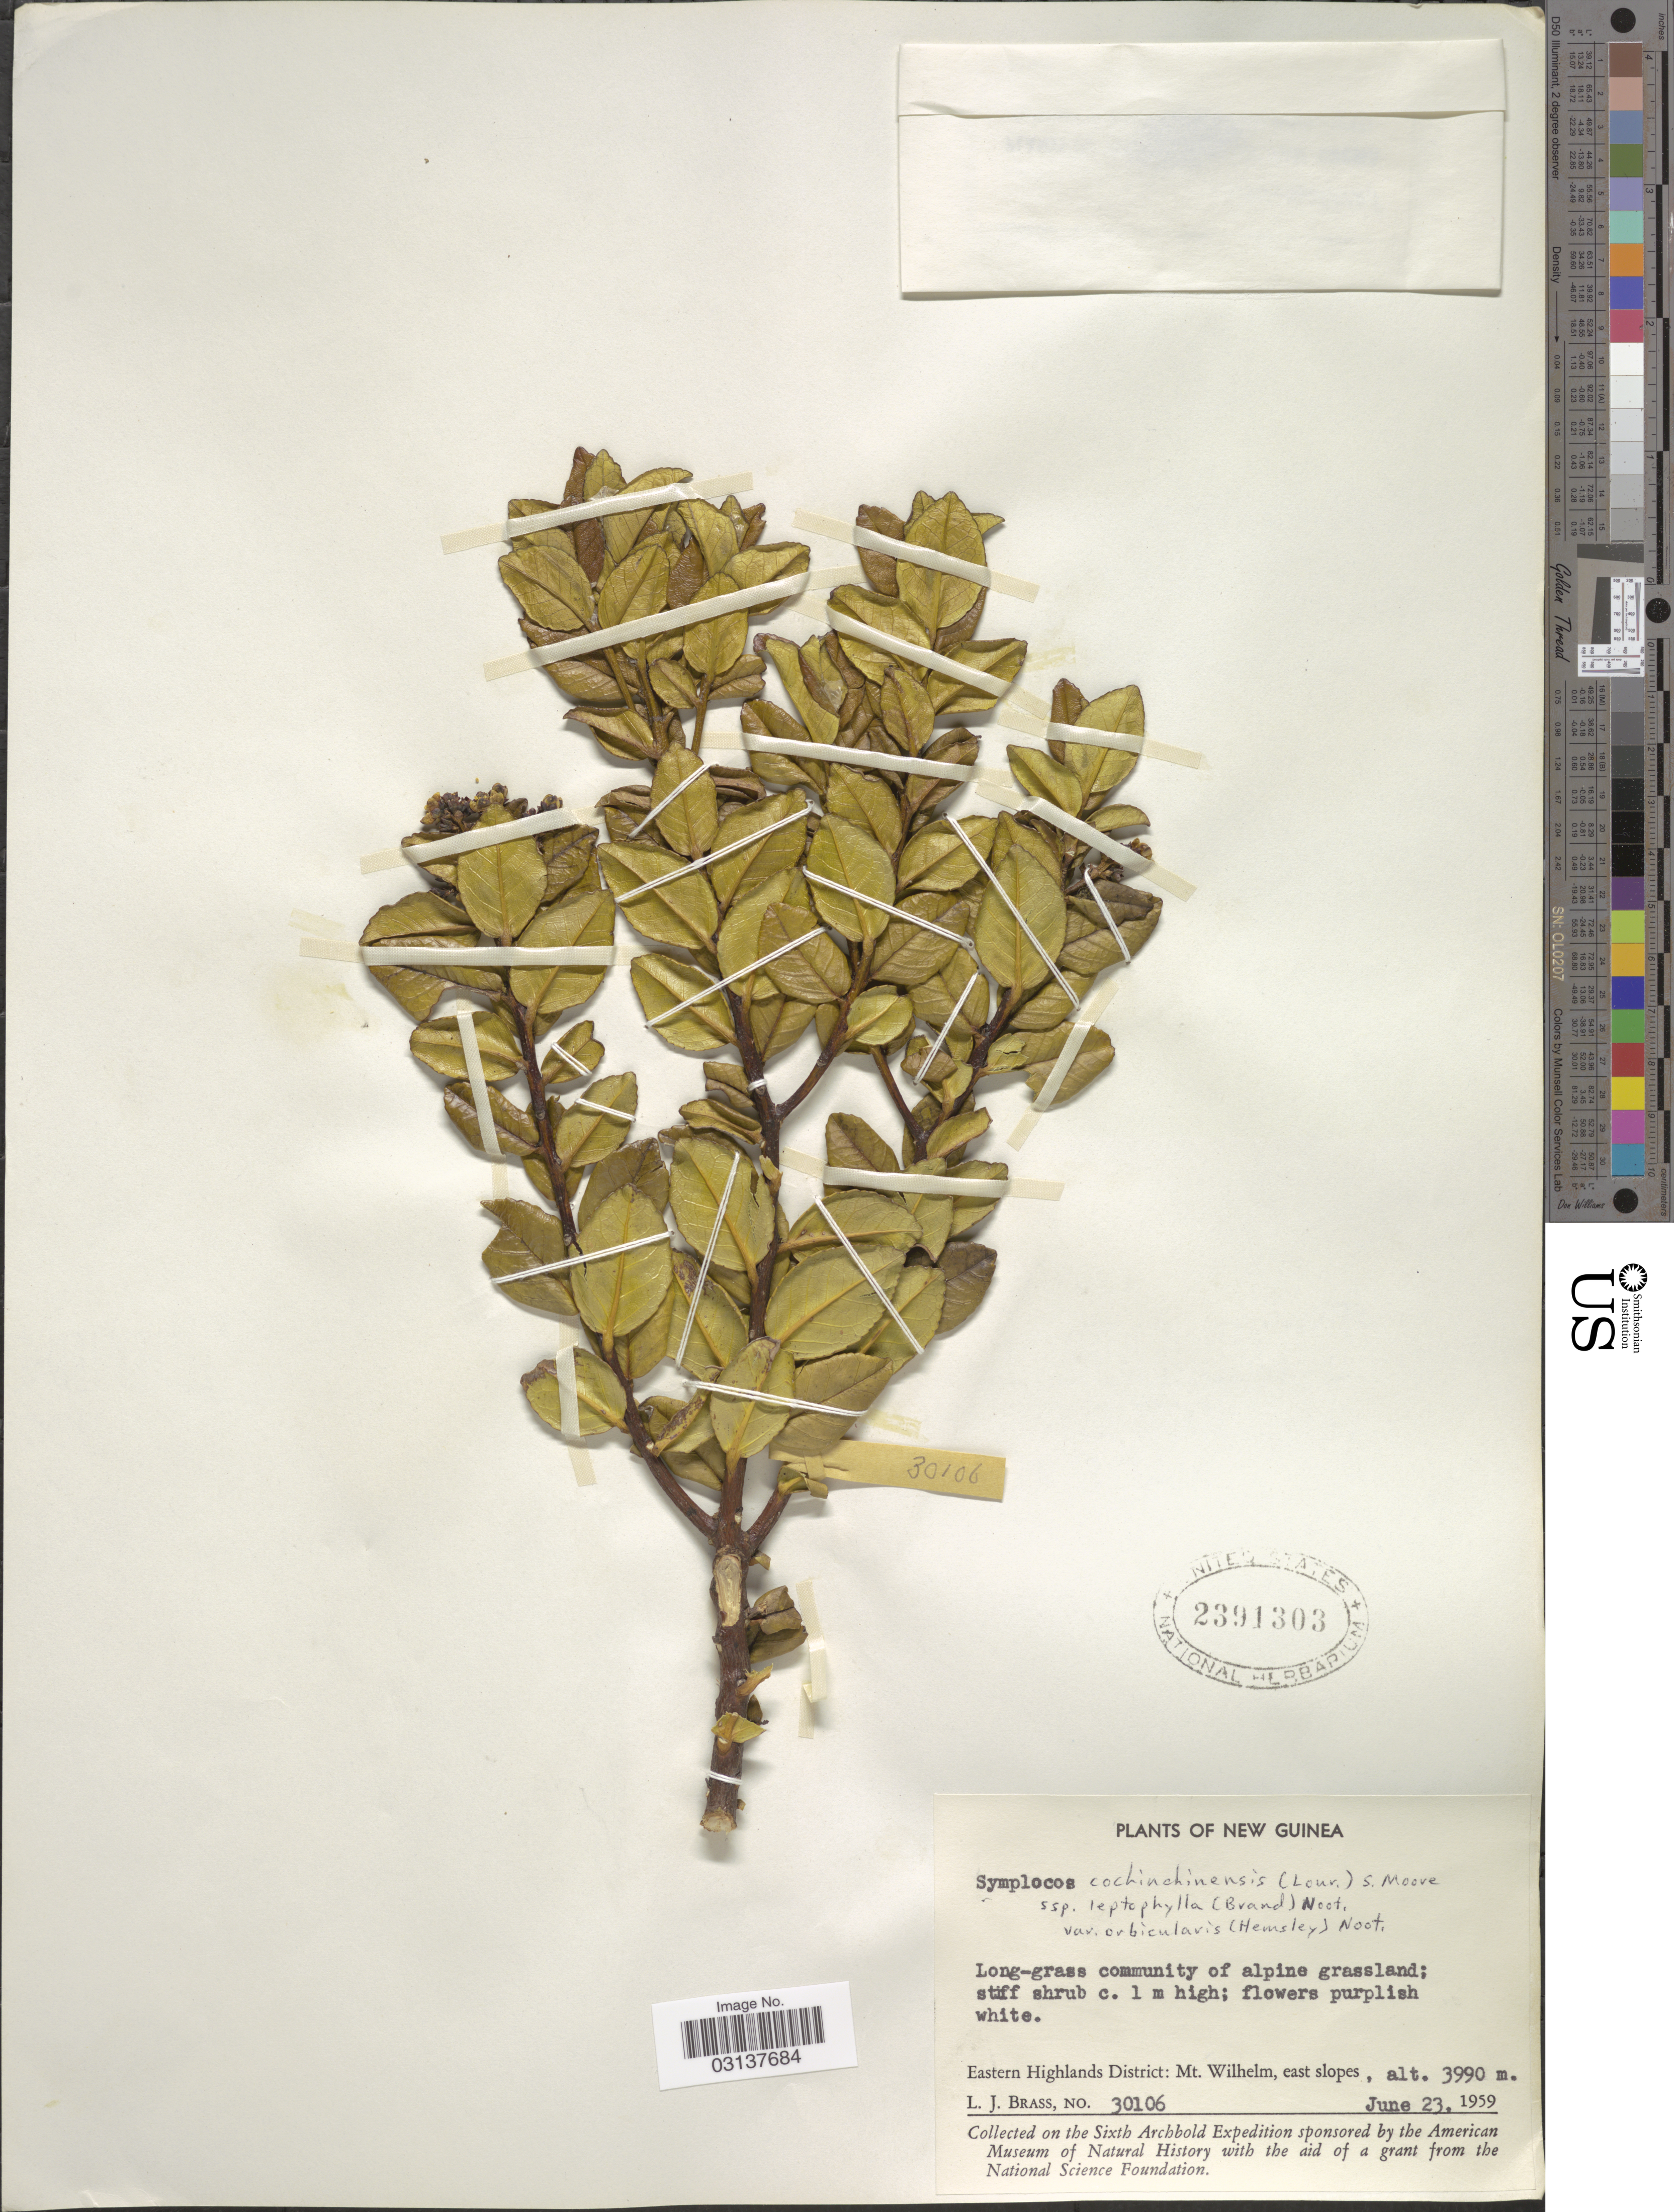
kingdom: Plantae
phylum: Tracheophyta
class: Magnoliopsida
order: Ericales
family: Symplocaceae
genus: Symplocos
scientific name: Symplocos cochinchinensis var. orbicularis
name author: (Hemsl.) Noot.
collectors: L. J. Brass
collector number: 30106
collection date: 1959-06-23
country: Papua New Guinea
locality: New Guinea, Eastern Highlands District: Mt. Wilhelm, east slopes.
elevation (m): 3990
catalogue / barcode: US 2391303